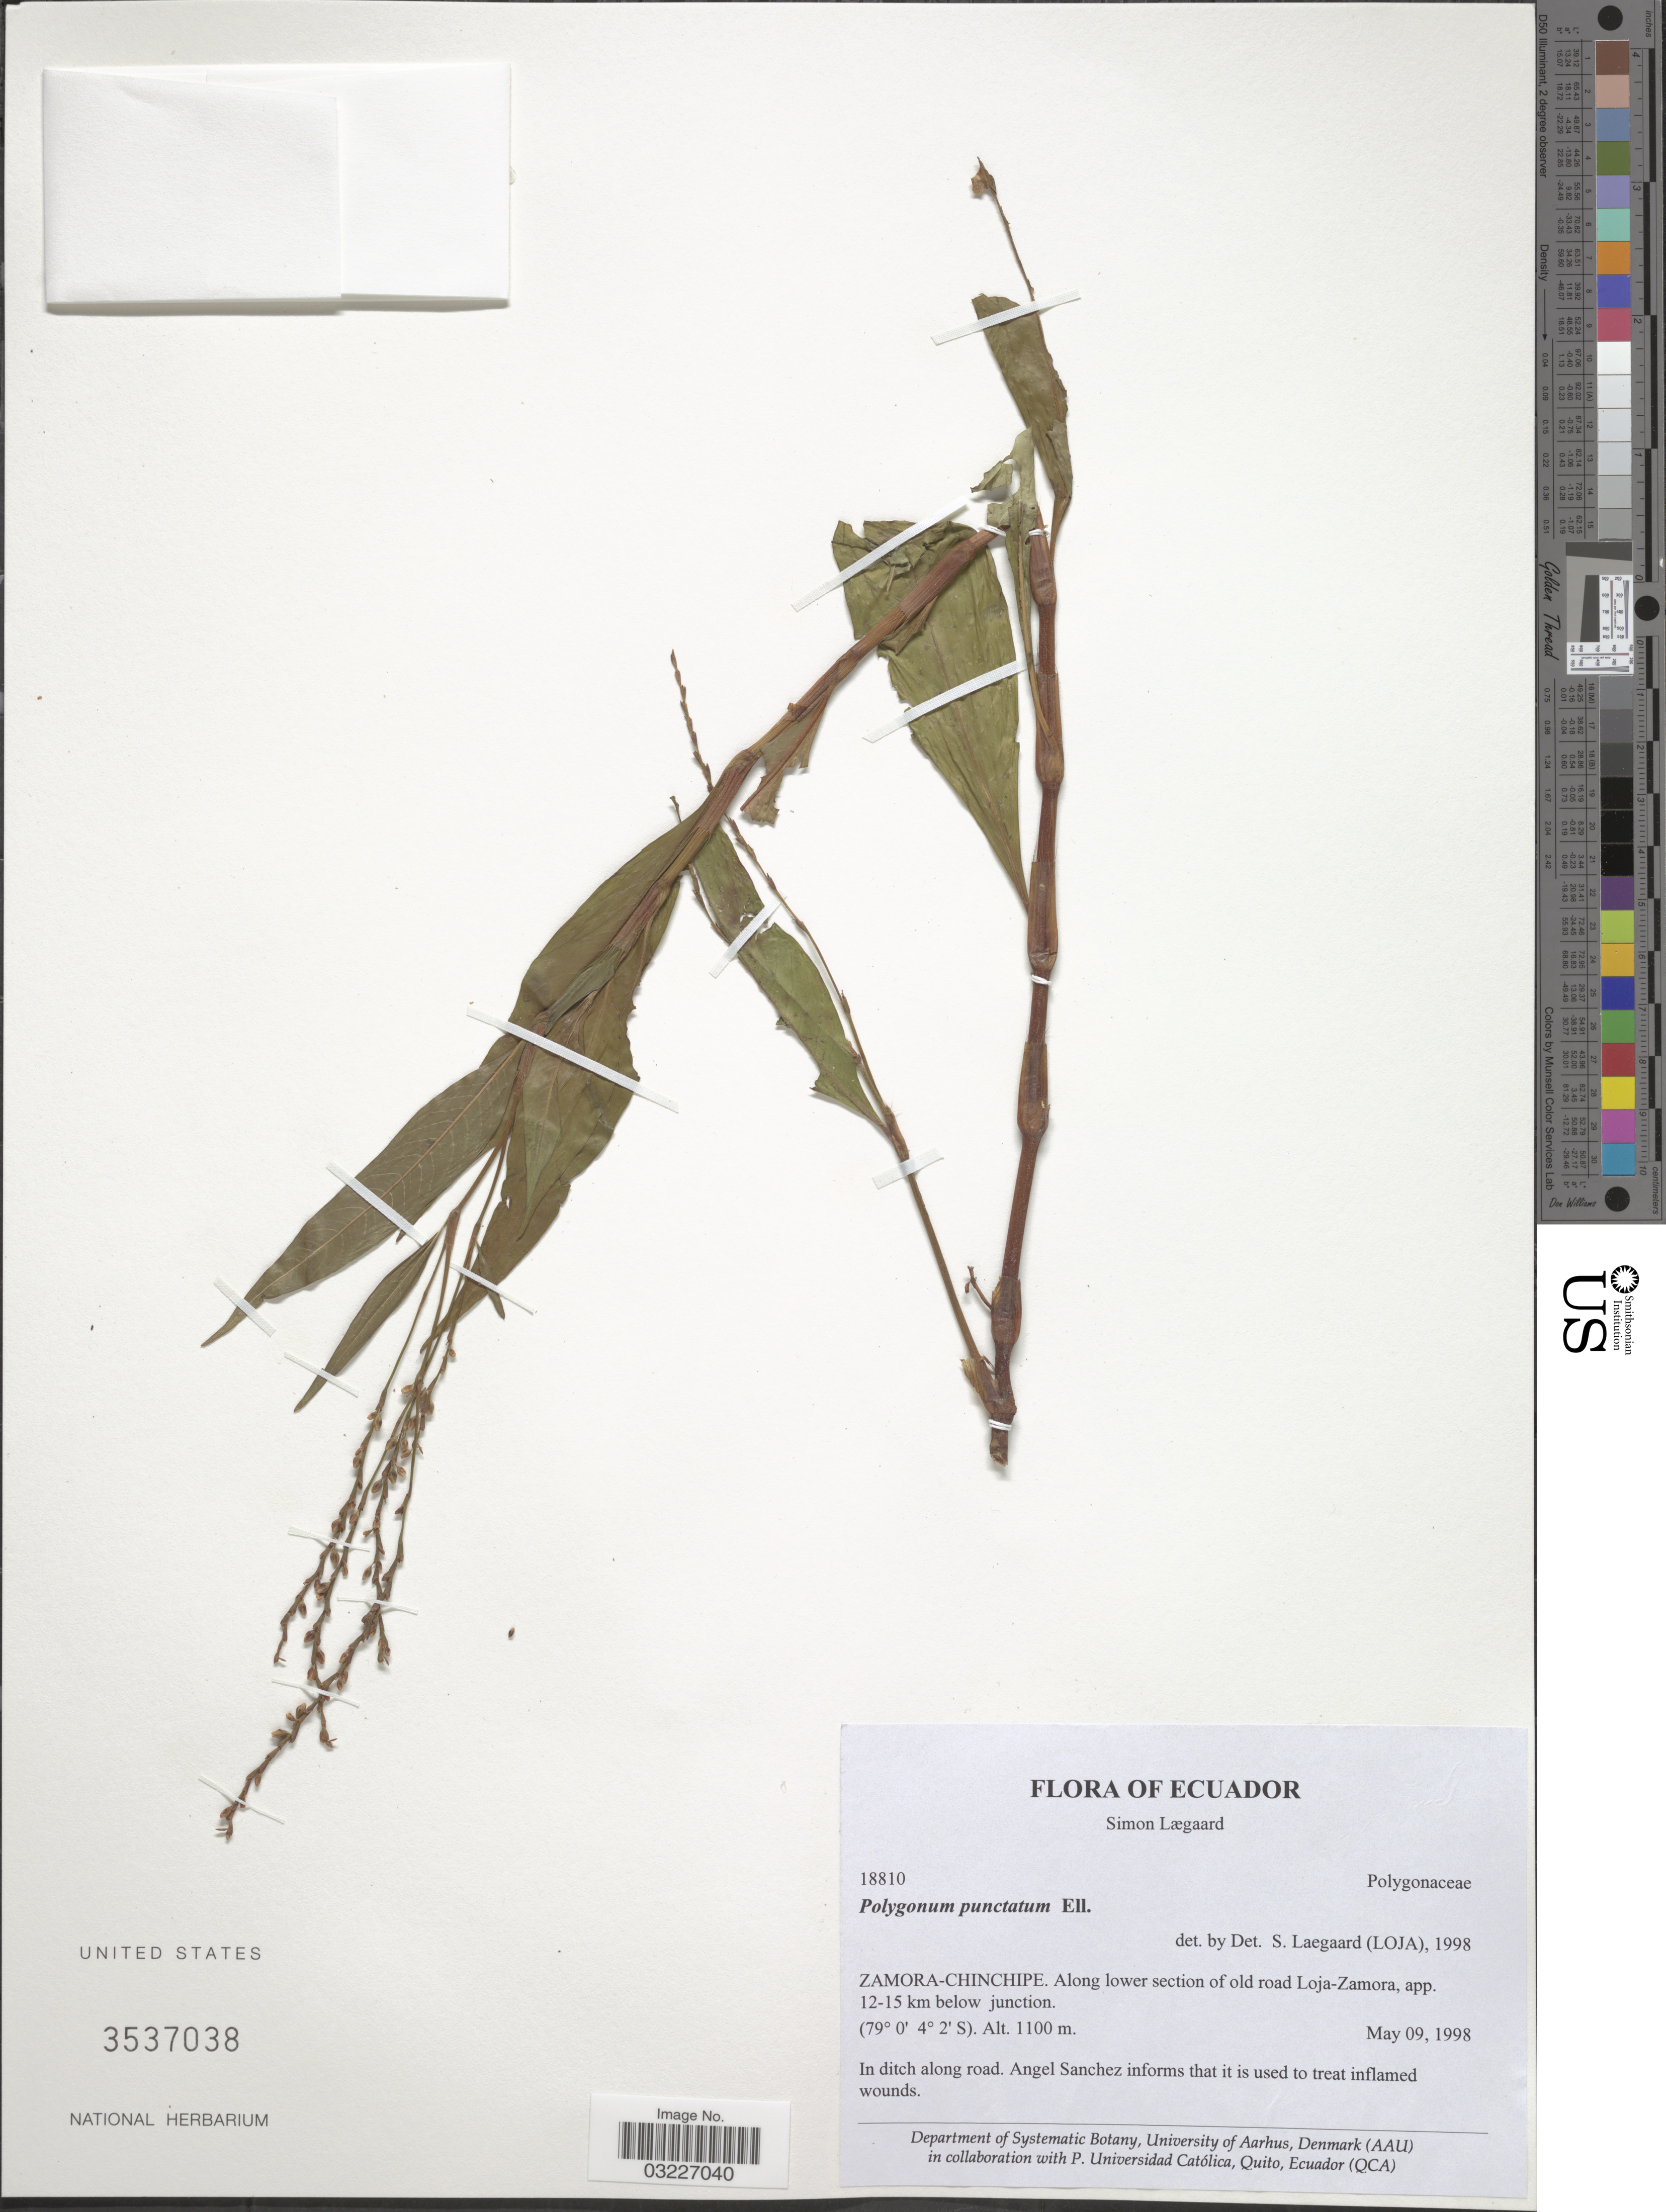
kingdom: Plantae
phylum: Tracheophyta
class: Magnoliopsida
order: Caryophyllales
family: Polygonaceae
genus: Polygonum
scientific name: Polygonum opelousanum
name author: Riddell ex Small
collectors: S. Lægaard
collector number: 18810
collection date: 1998-05-09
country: Ecuador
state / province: Zamora-Chinchipe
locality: Along lower section of old road Loja-Zamora, app. 12-15 km below junction.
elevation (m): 1100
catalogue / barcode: US 3537038